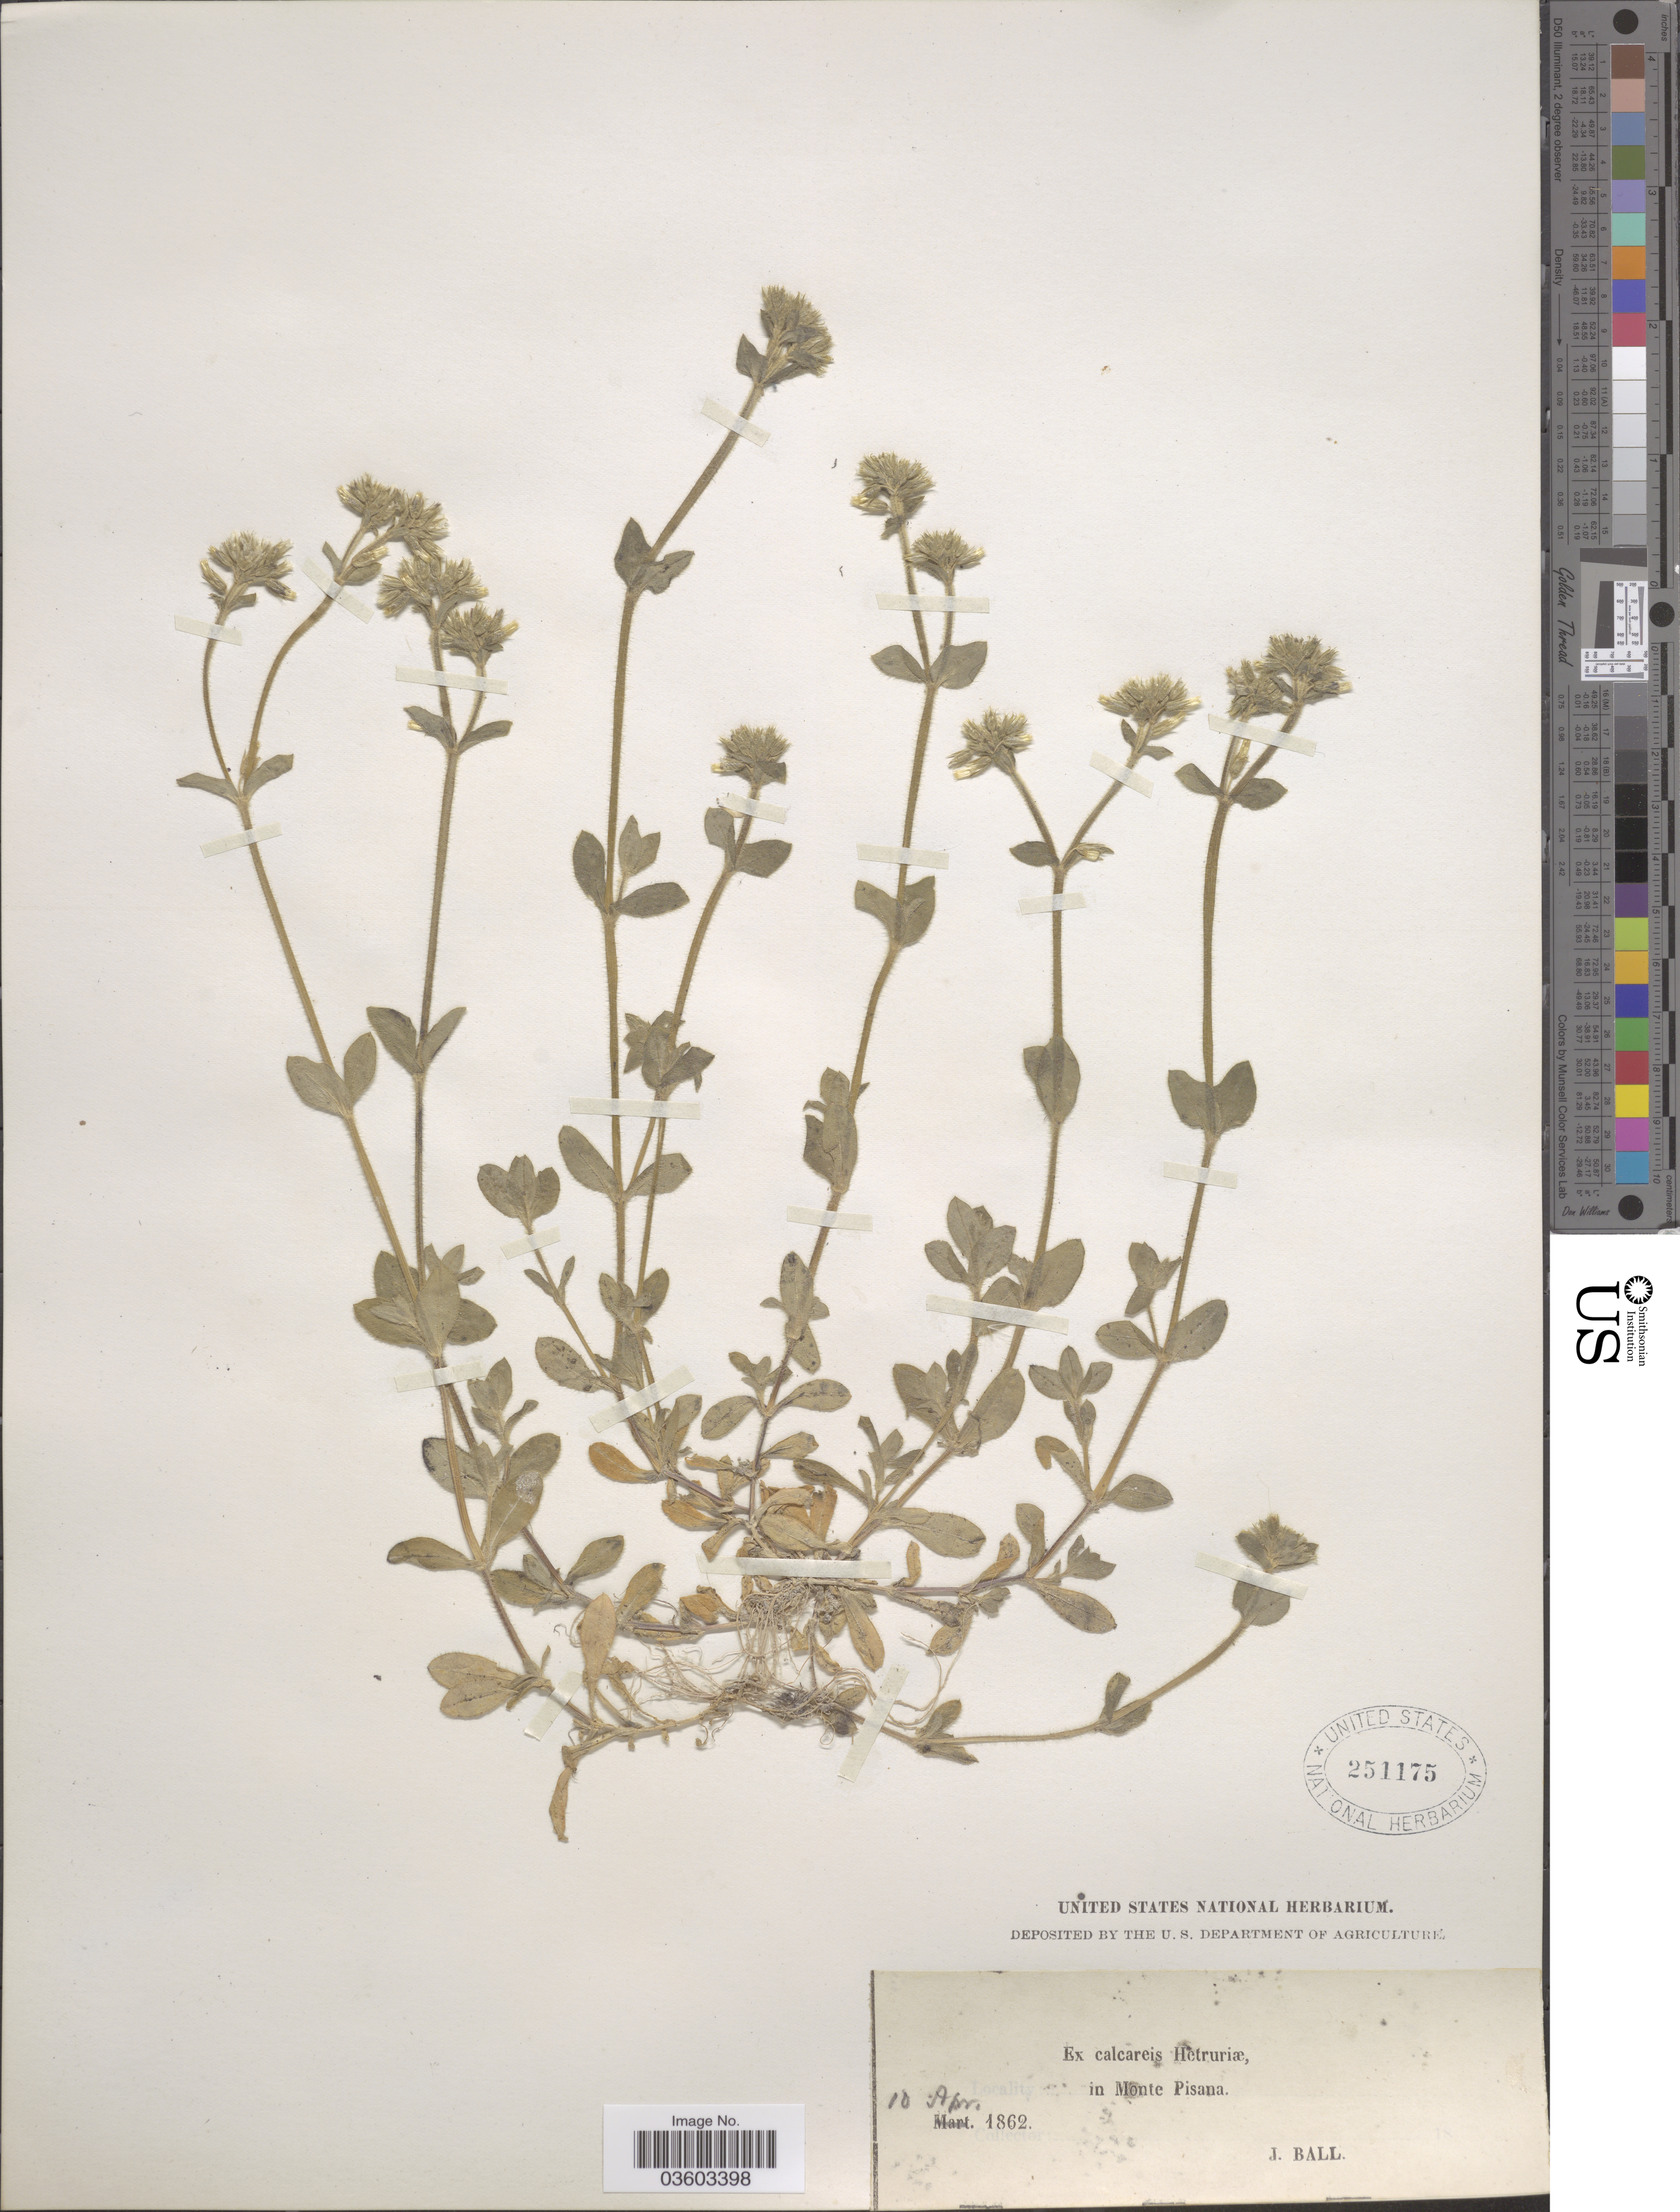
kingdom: Plantae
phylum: Tracheophyta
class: Magnoliopsida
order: Caryophyllales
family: Caryophyllaceae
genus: Cerastium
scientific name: Cerastium sp.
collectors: J. Ball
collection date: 1862-04-10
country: Italy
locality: Ex calcareis Hetruriæ, in Monte Pisana.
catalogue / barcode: US 251175